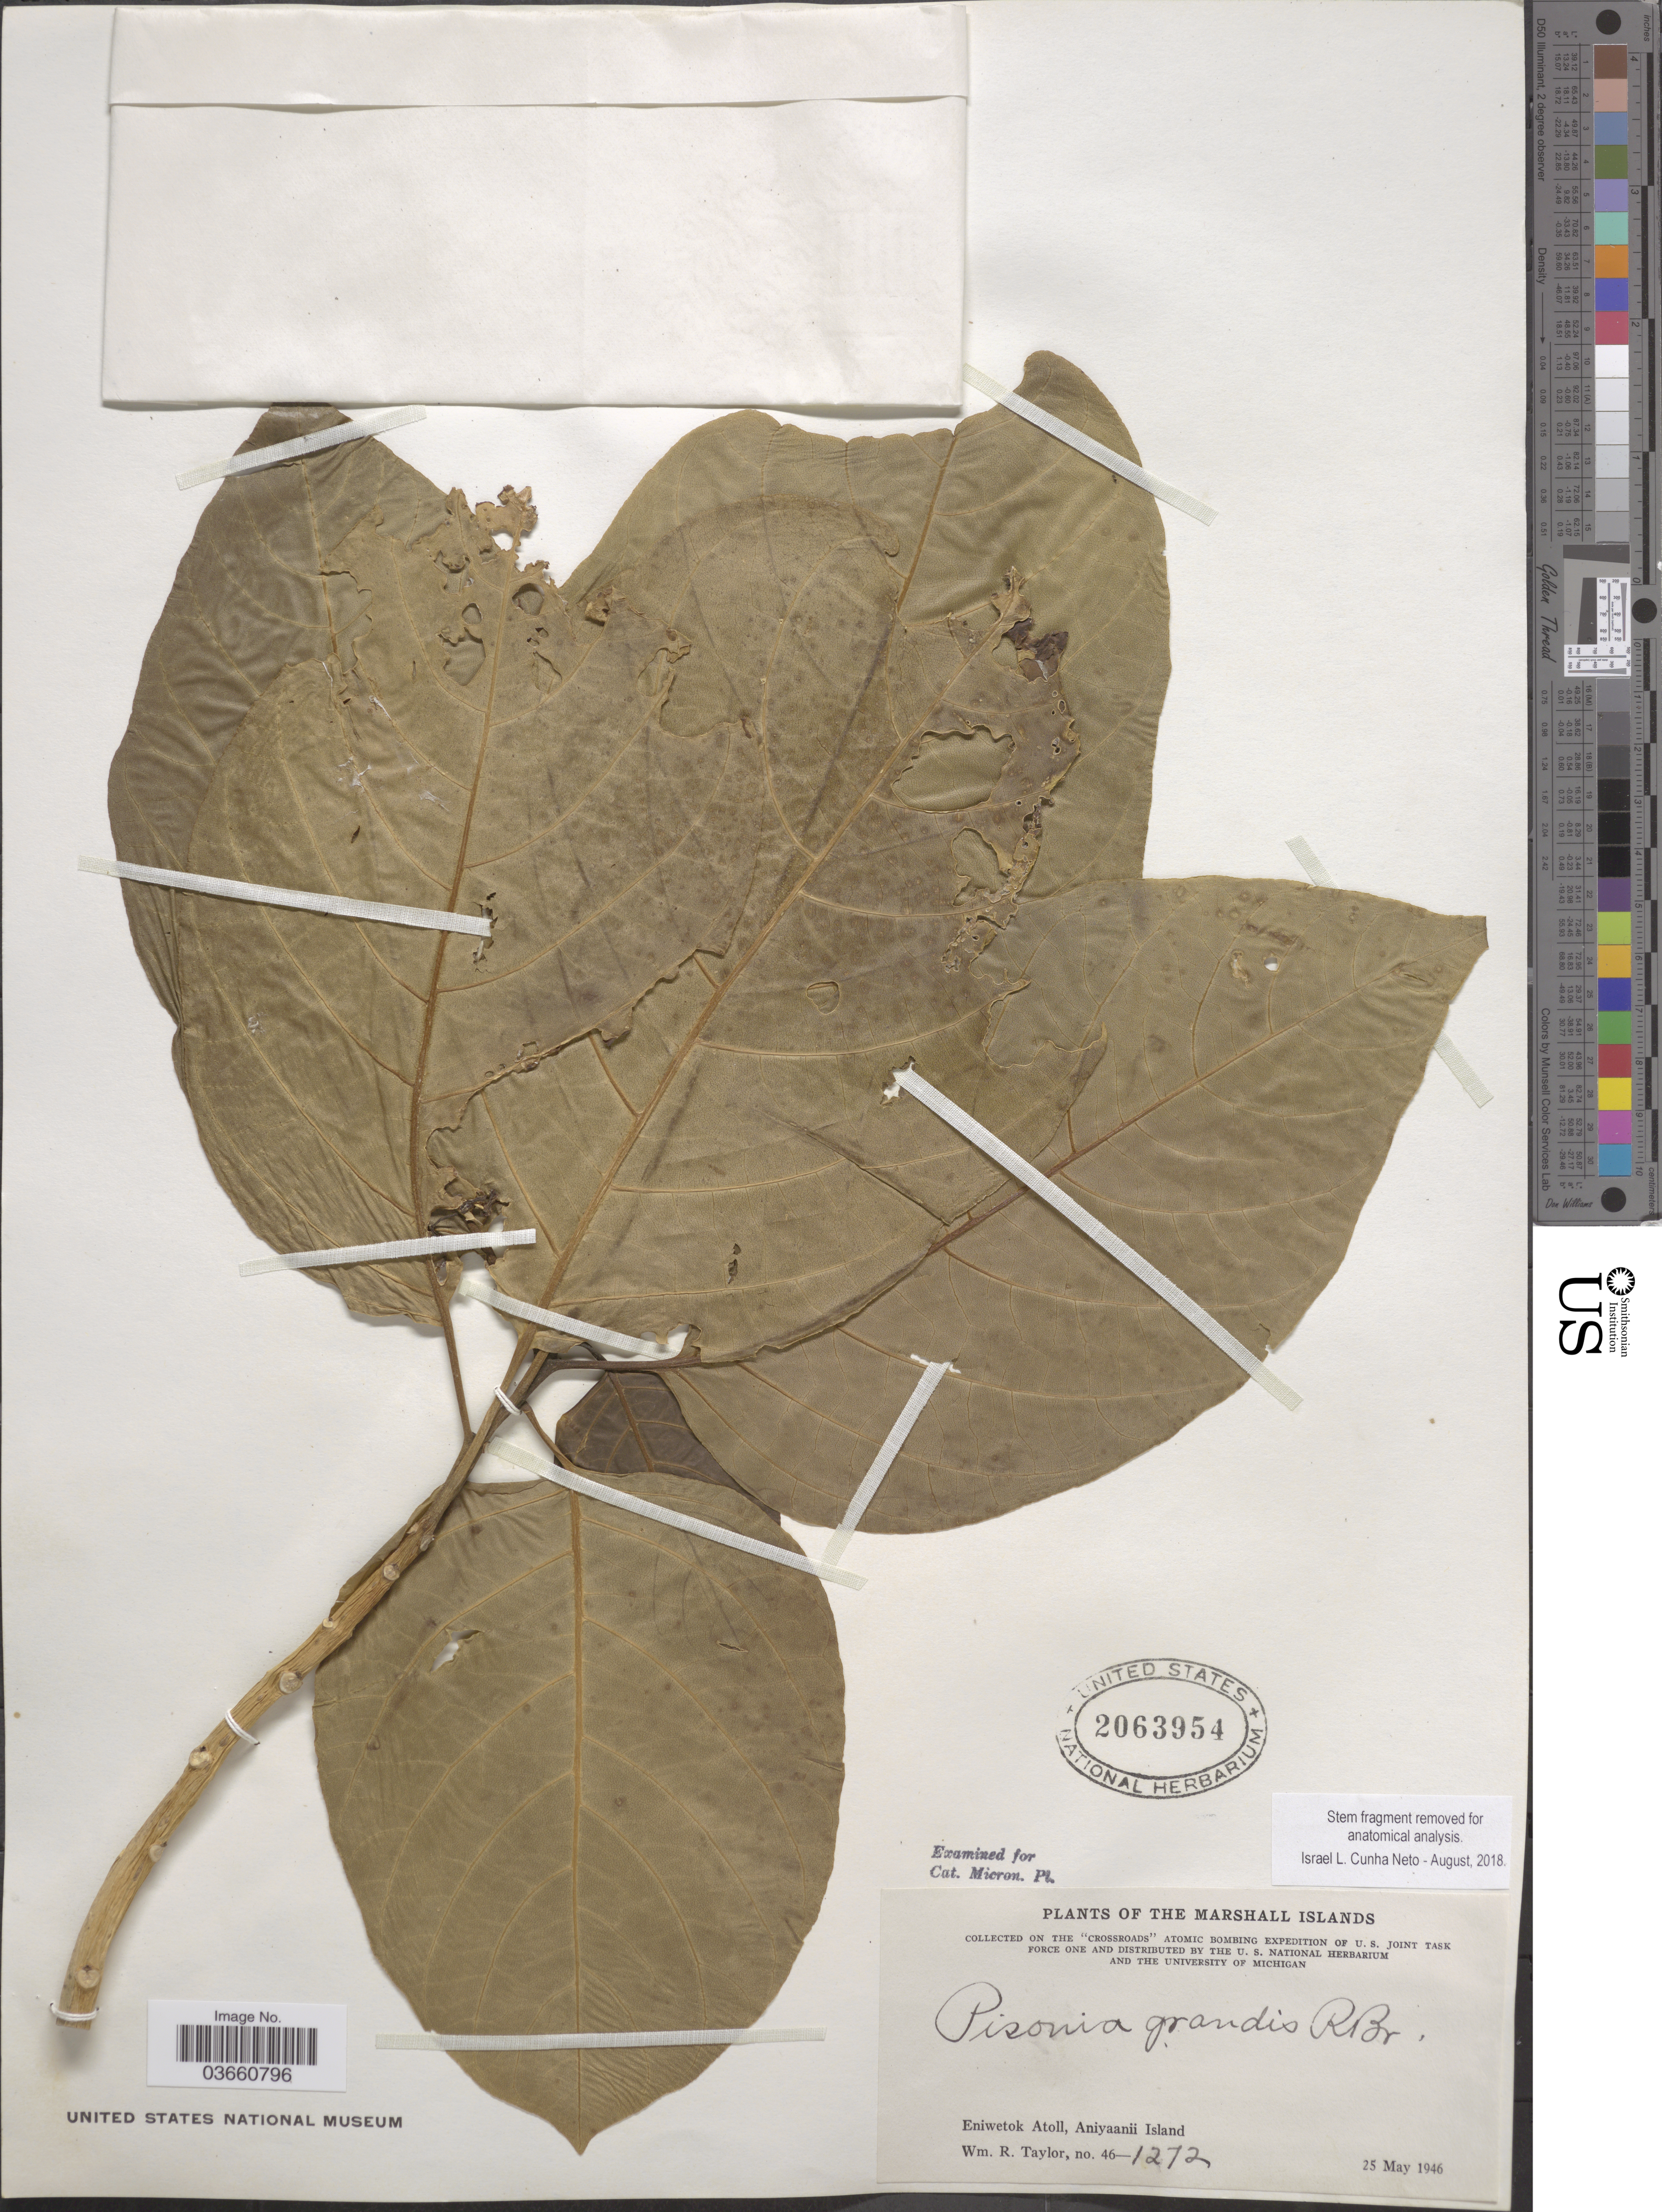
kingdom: Plantae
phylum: Tracheophyta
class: Magnoliopsida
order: Caryophyllales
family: Nyctaginaceae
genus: Pisonia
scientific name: Pisonia grandis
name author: R. Br.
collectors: W. R. Taylor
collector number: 46-1272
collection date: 1946-05-25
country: Marshall Islands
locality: Eniwetok Atoll, Aniyaanii Island.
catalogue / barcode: US 2063954